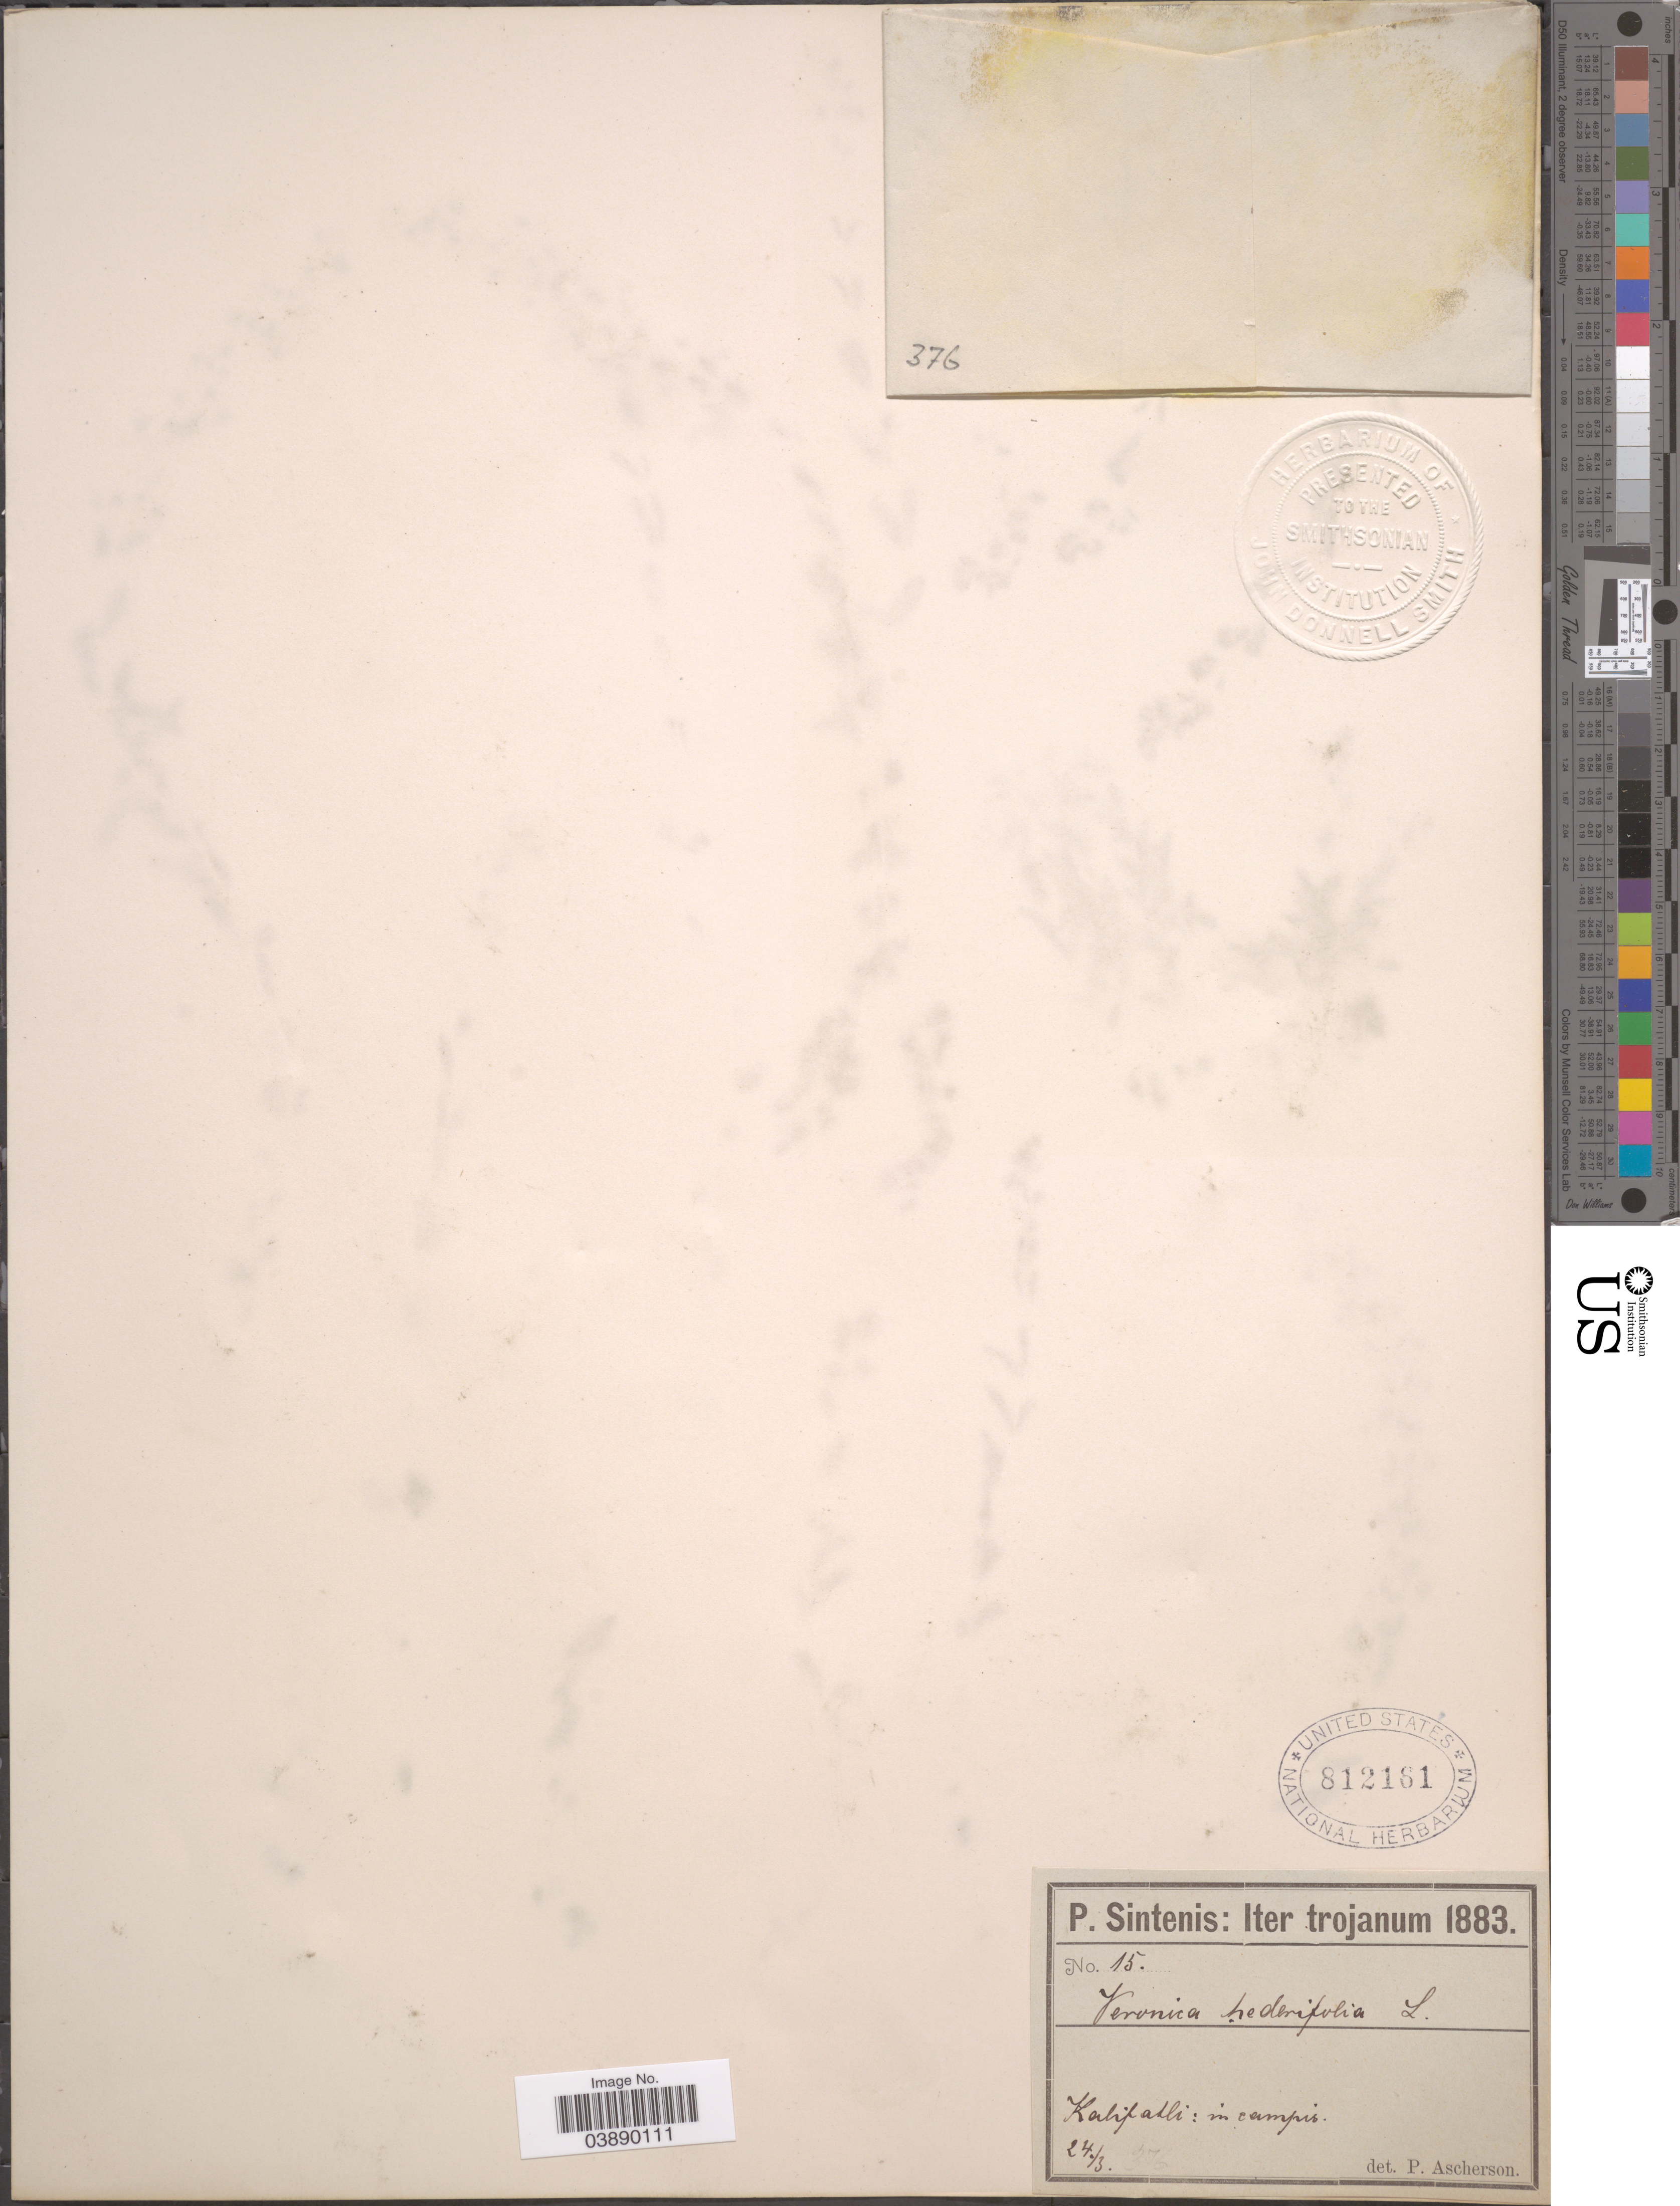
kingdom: Plantae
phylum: Tracheophyta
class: Magnoliopsida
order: Lamiales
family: Plantaginaceae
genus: Veronica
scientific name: Veronica hederifolia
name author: L.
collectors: P. Sintenis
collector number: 15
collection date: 1883-03-24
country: Turkey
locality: Kalipatli: in campis.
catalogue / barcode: US 812161